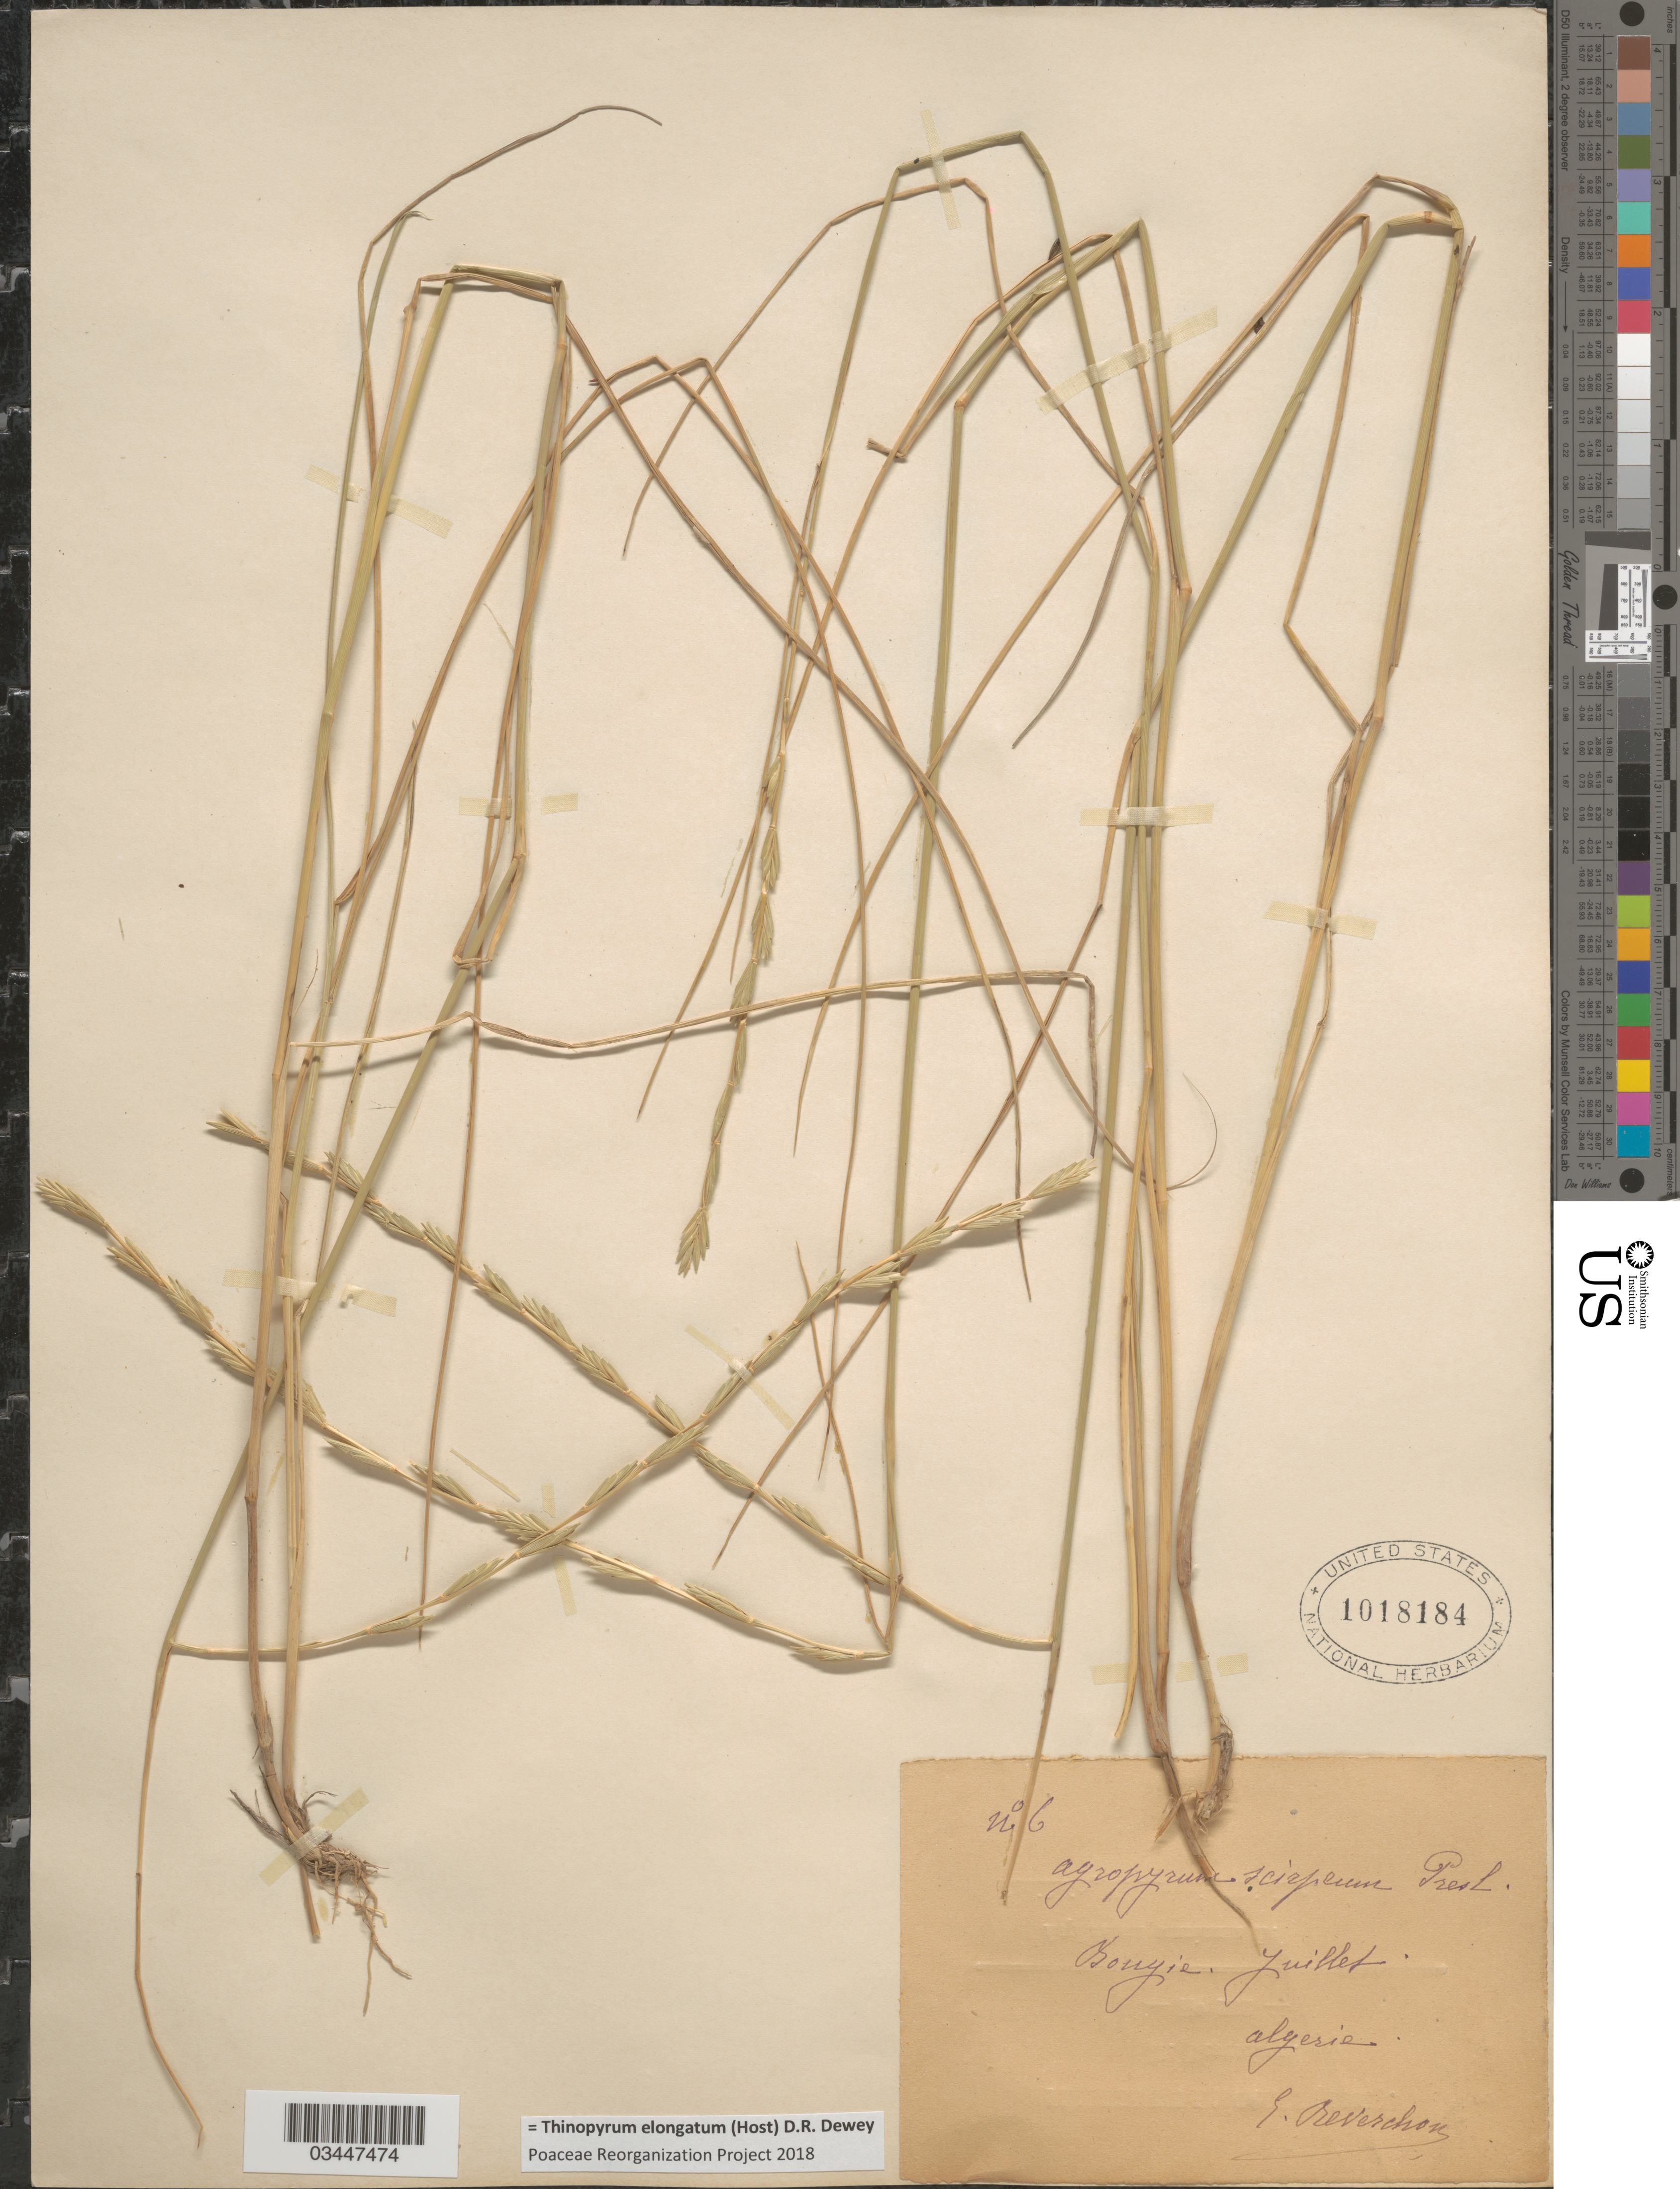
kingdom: Plantae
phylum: Tracheophyta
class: Liliopsida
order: Poales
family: Poaceae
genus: Thinopyrum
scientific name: Thinopyrum elongatum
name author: (Host) Barkworth & Dewey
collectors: E. Reverchon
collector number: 6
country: Algeria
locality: Bougie.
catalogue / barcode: US 1018184